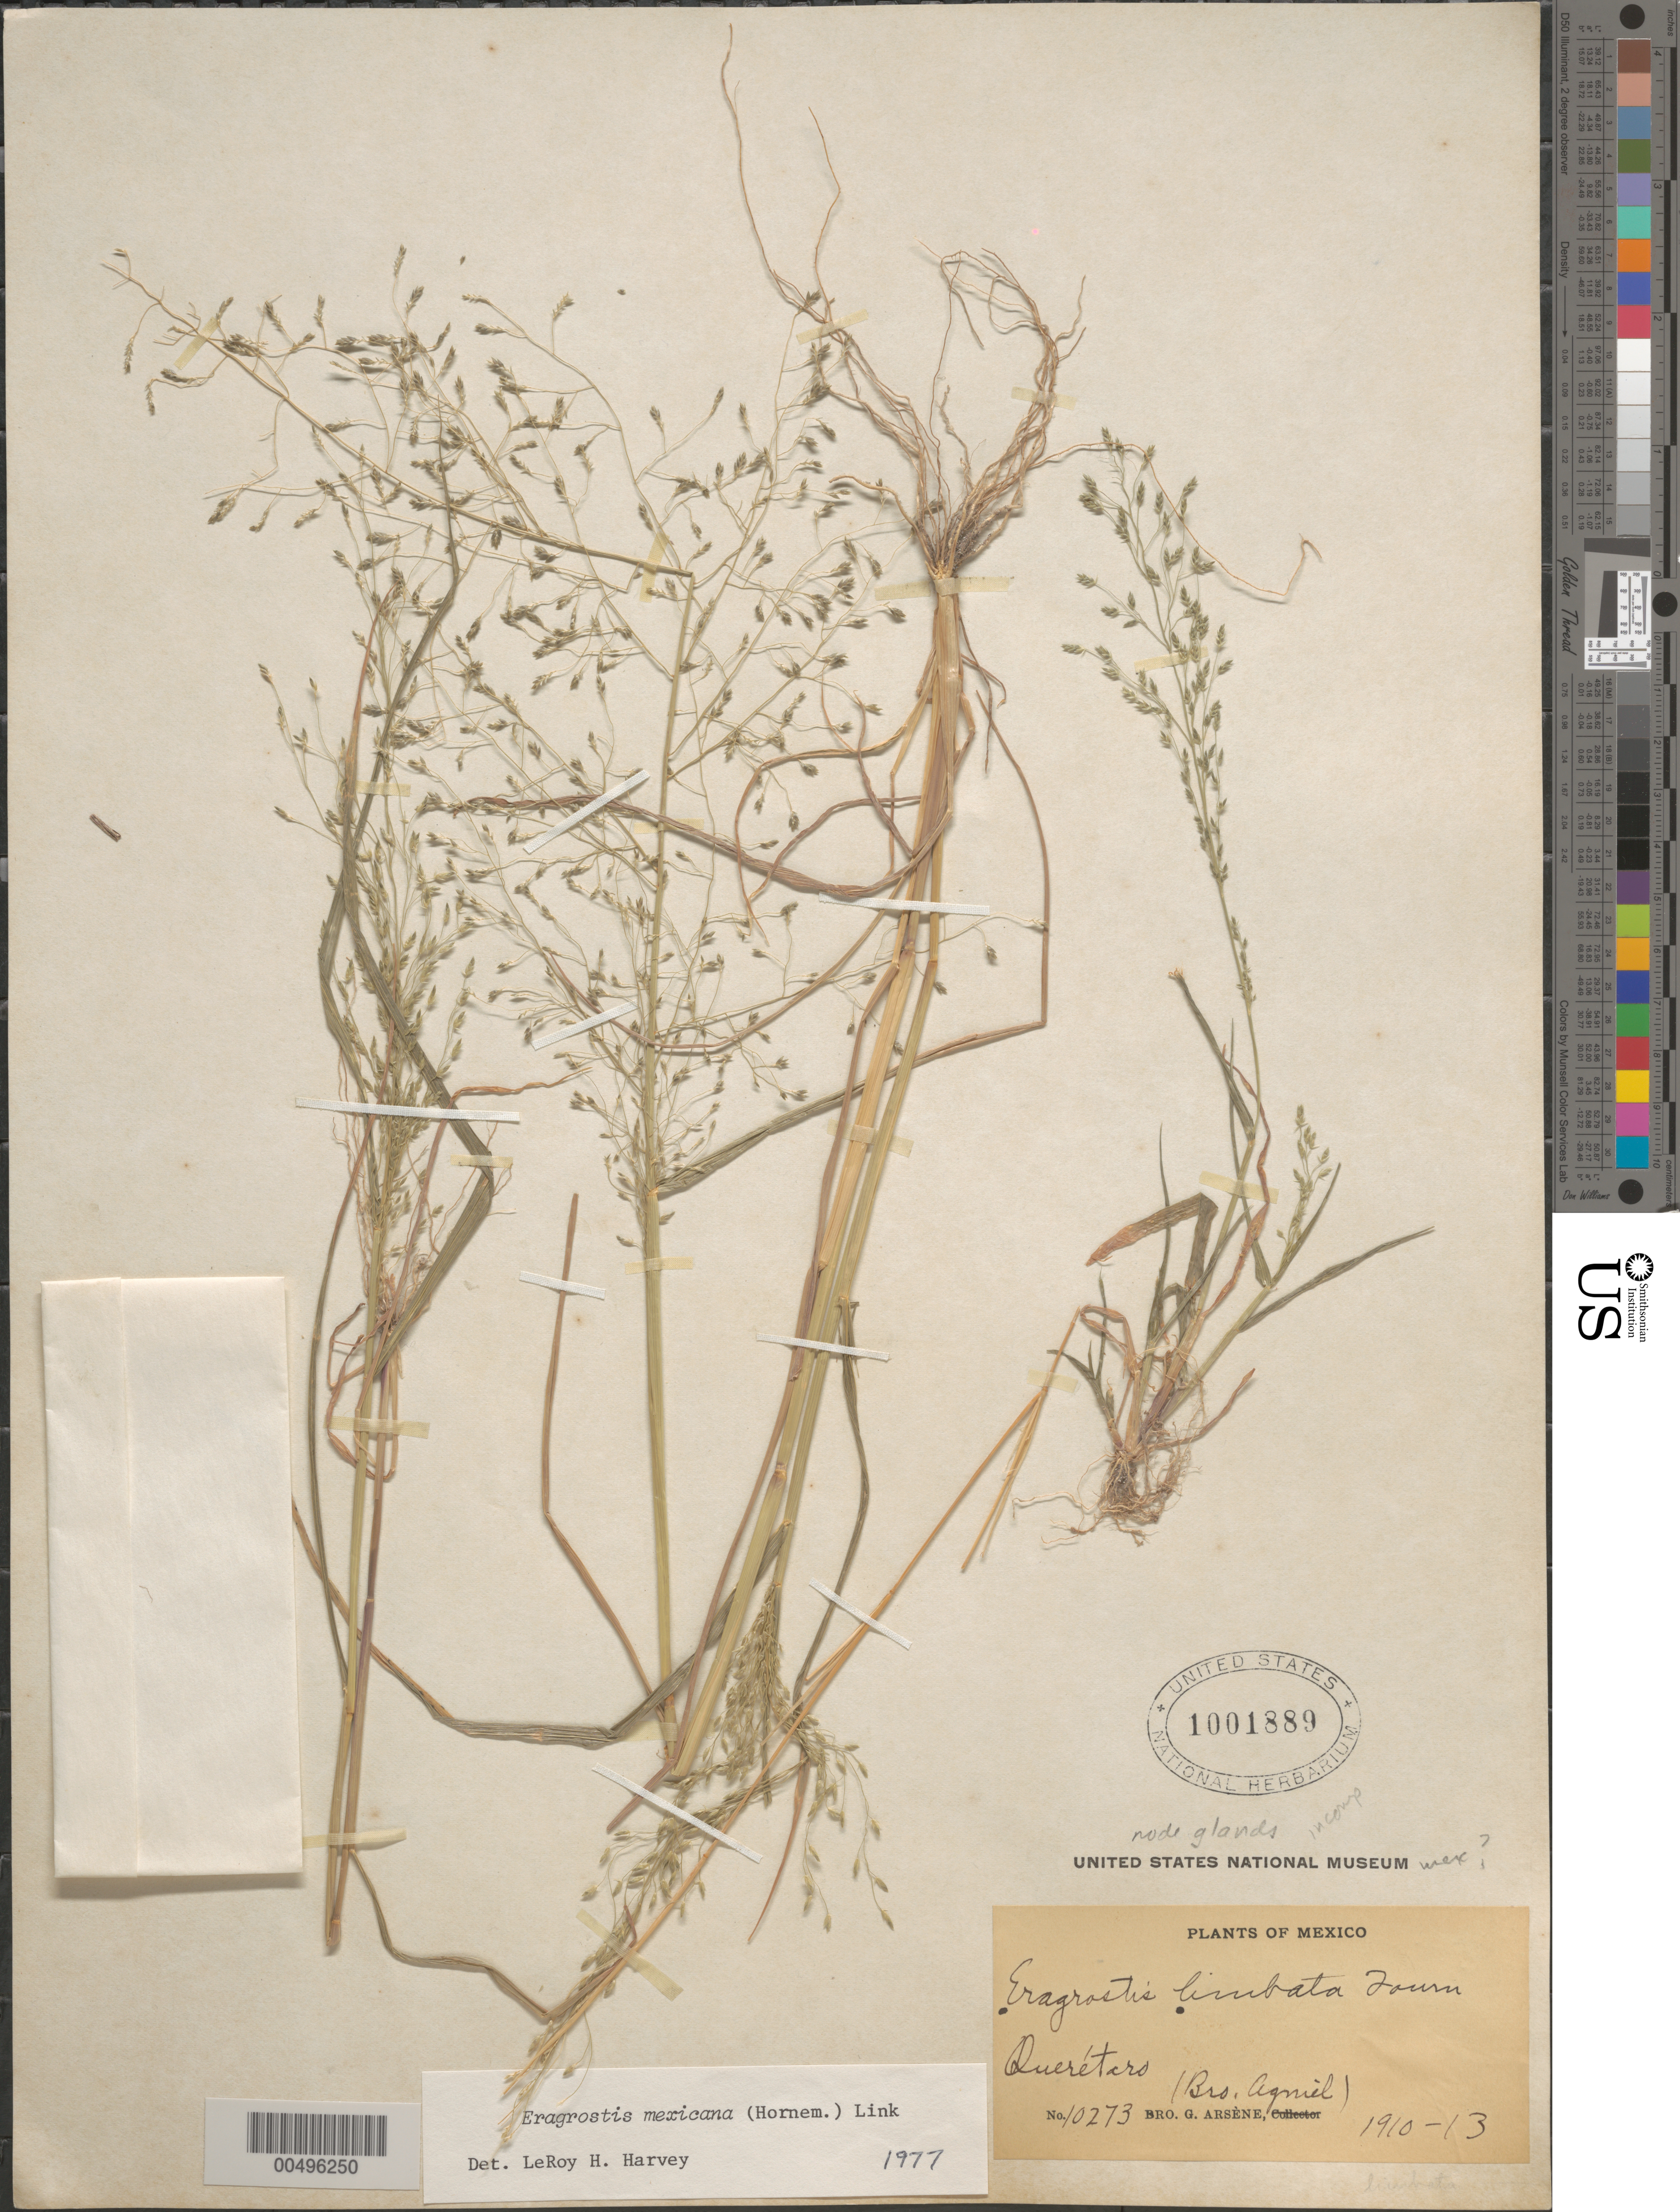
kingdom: Plantae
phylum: Tracheophyta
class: Liliopsida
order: Poales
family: Poaceae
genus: Eragrostis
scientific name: Eragrostis mexicana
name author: (Hornem.) Link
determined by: Harvey, L. H.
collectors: Bro. Agniel & Bro. G. Arsène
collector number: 10273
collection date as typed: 1910 to 1913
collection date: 1910/1913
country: Mexico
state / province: Querétaro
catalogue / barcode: US 1001889